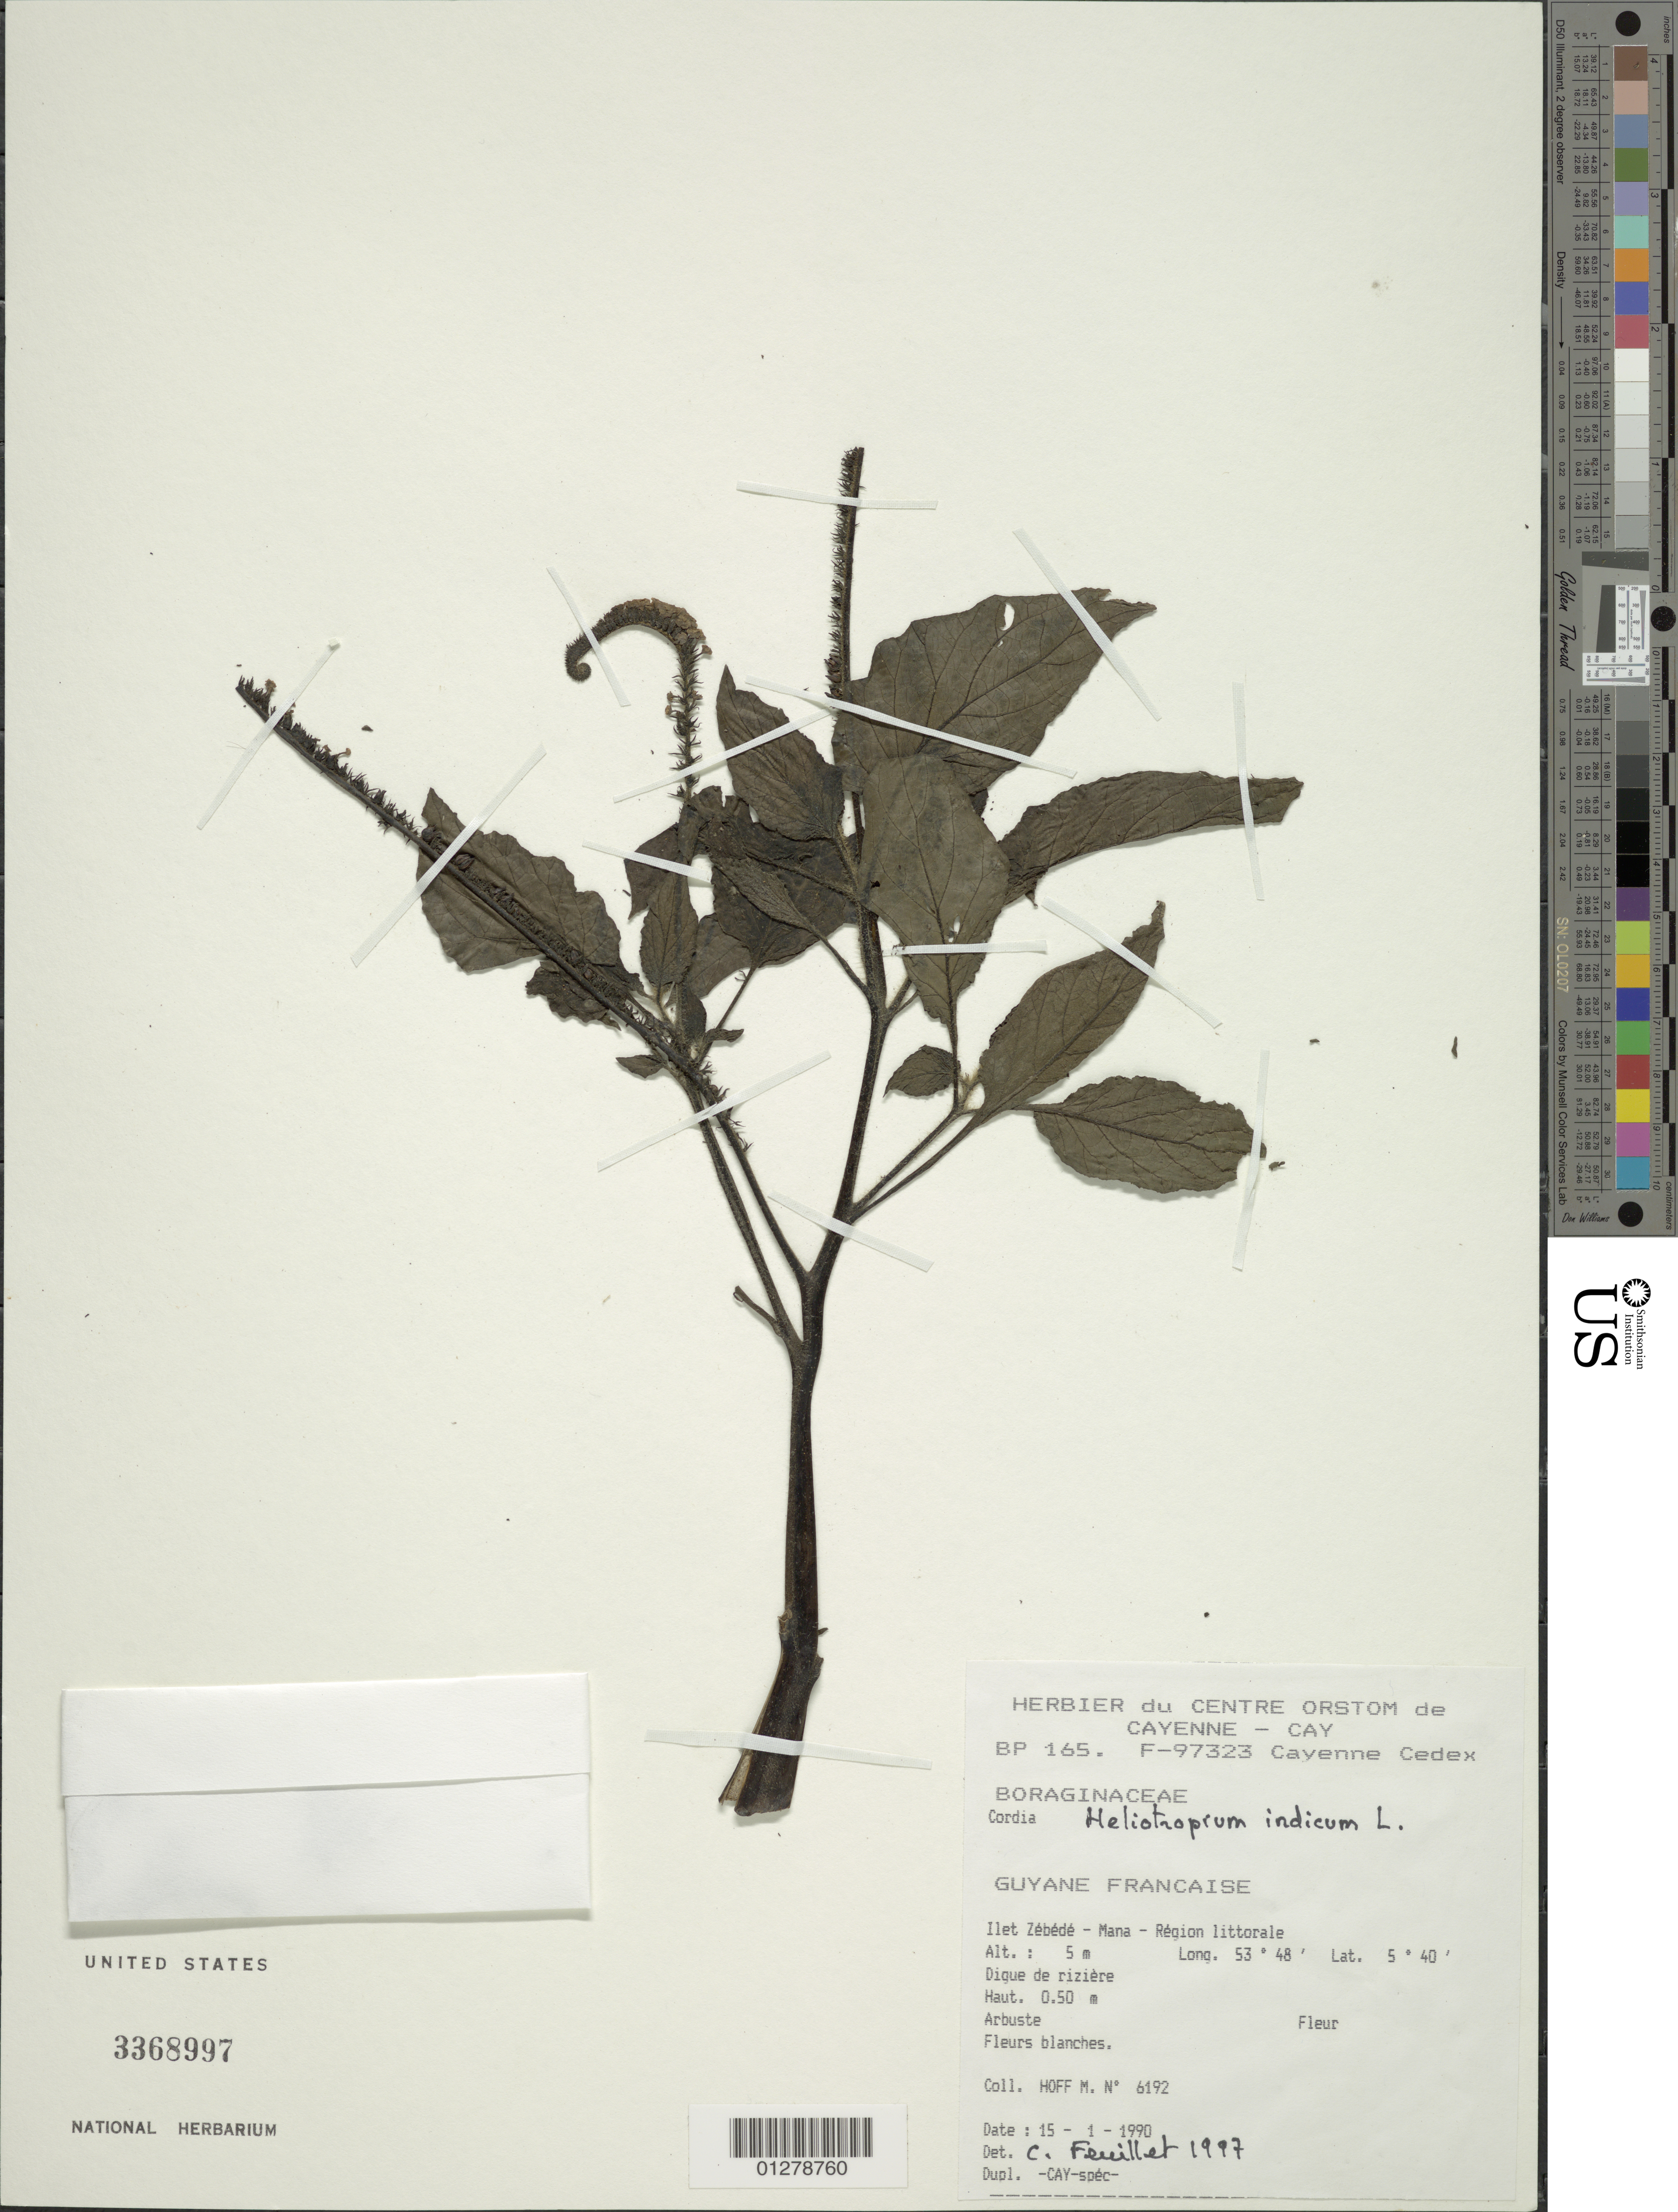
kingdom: Plantae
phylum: Tracheophyta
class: Magnoliopsida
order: Boraginales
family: Heliotropiaceae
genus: Heliotropium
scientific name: Heliotropium indicum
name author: L.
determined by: Feuillet, C.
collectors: M. Hoff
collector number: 6192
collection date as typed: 15 Jan 1990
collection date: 1990-01-15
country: French Guiana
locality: Ilet Zebede, Mana, region littorale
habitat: Digue de riziere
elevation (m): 5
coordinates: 5 40 N, 53 48 W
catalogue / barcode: US 3368997